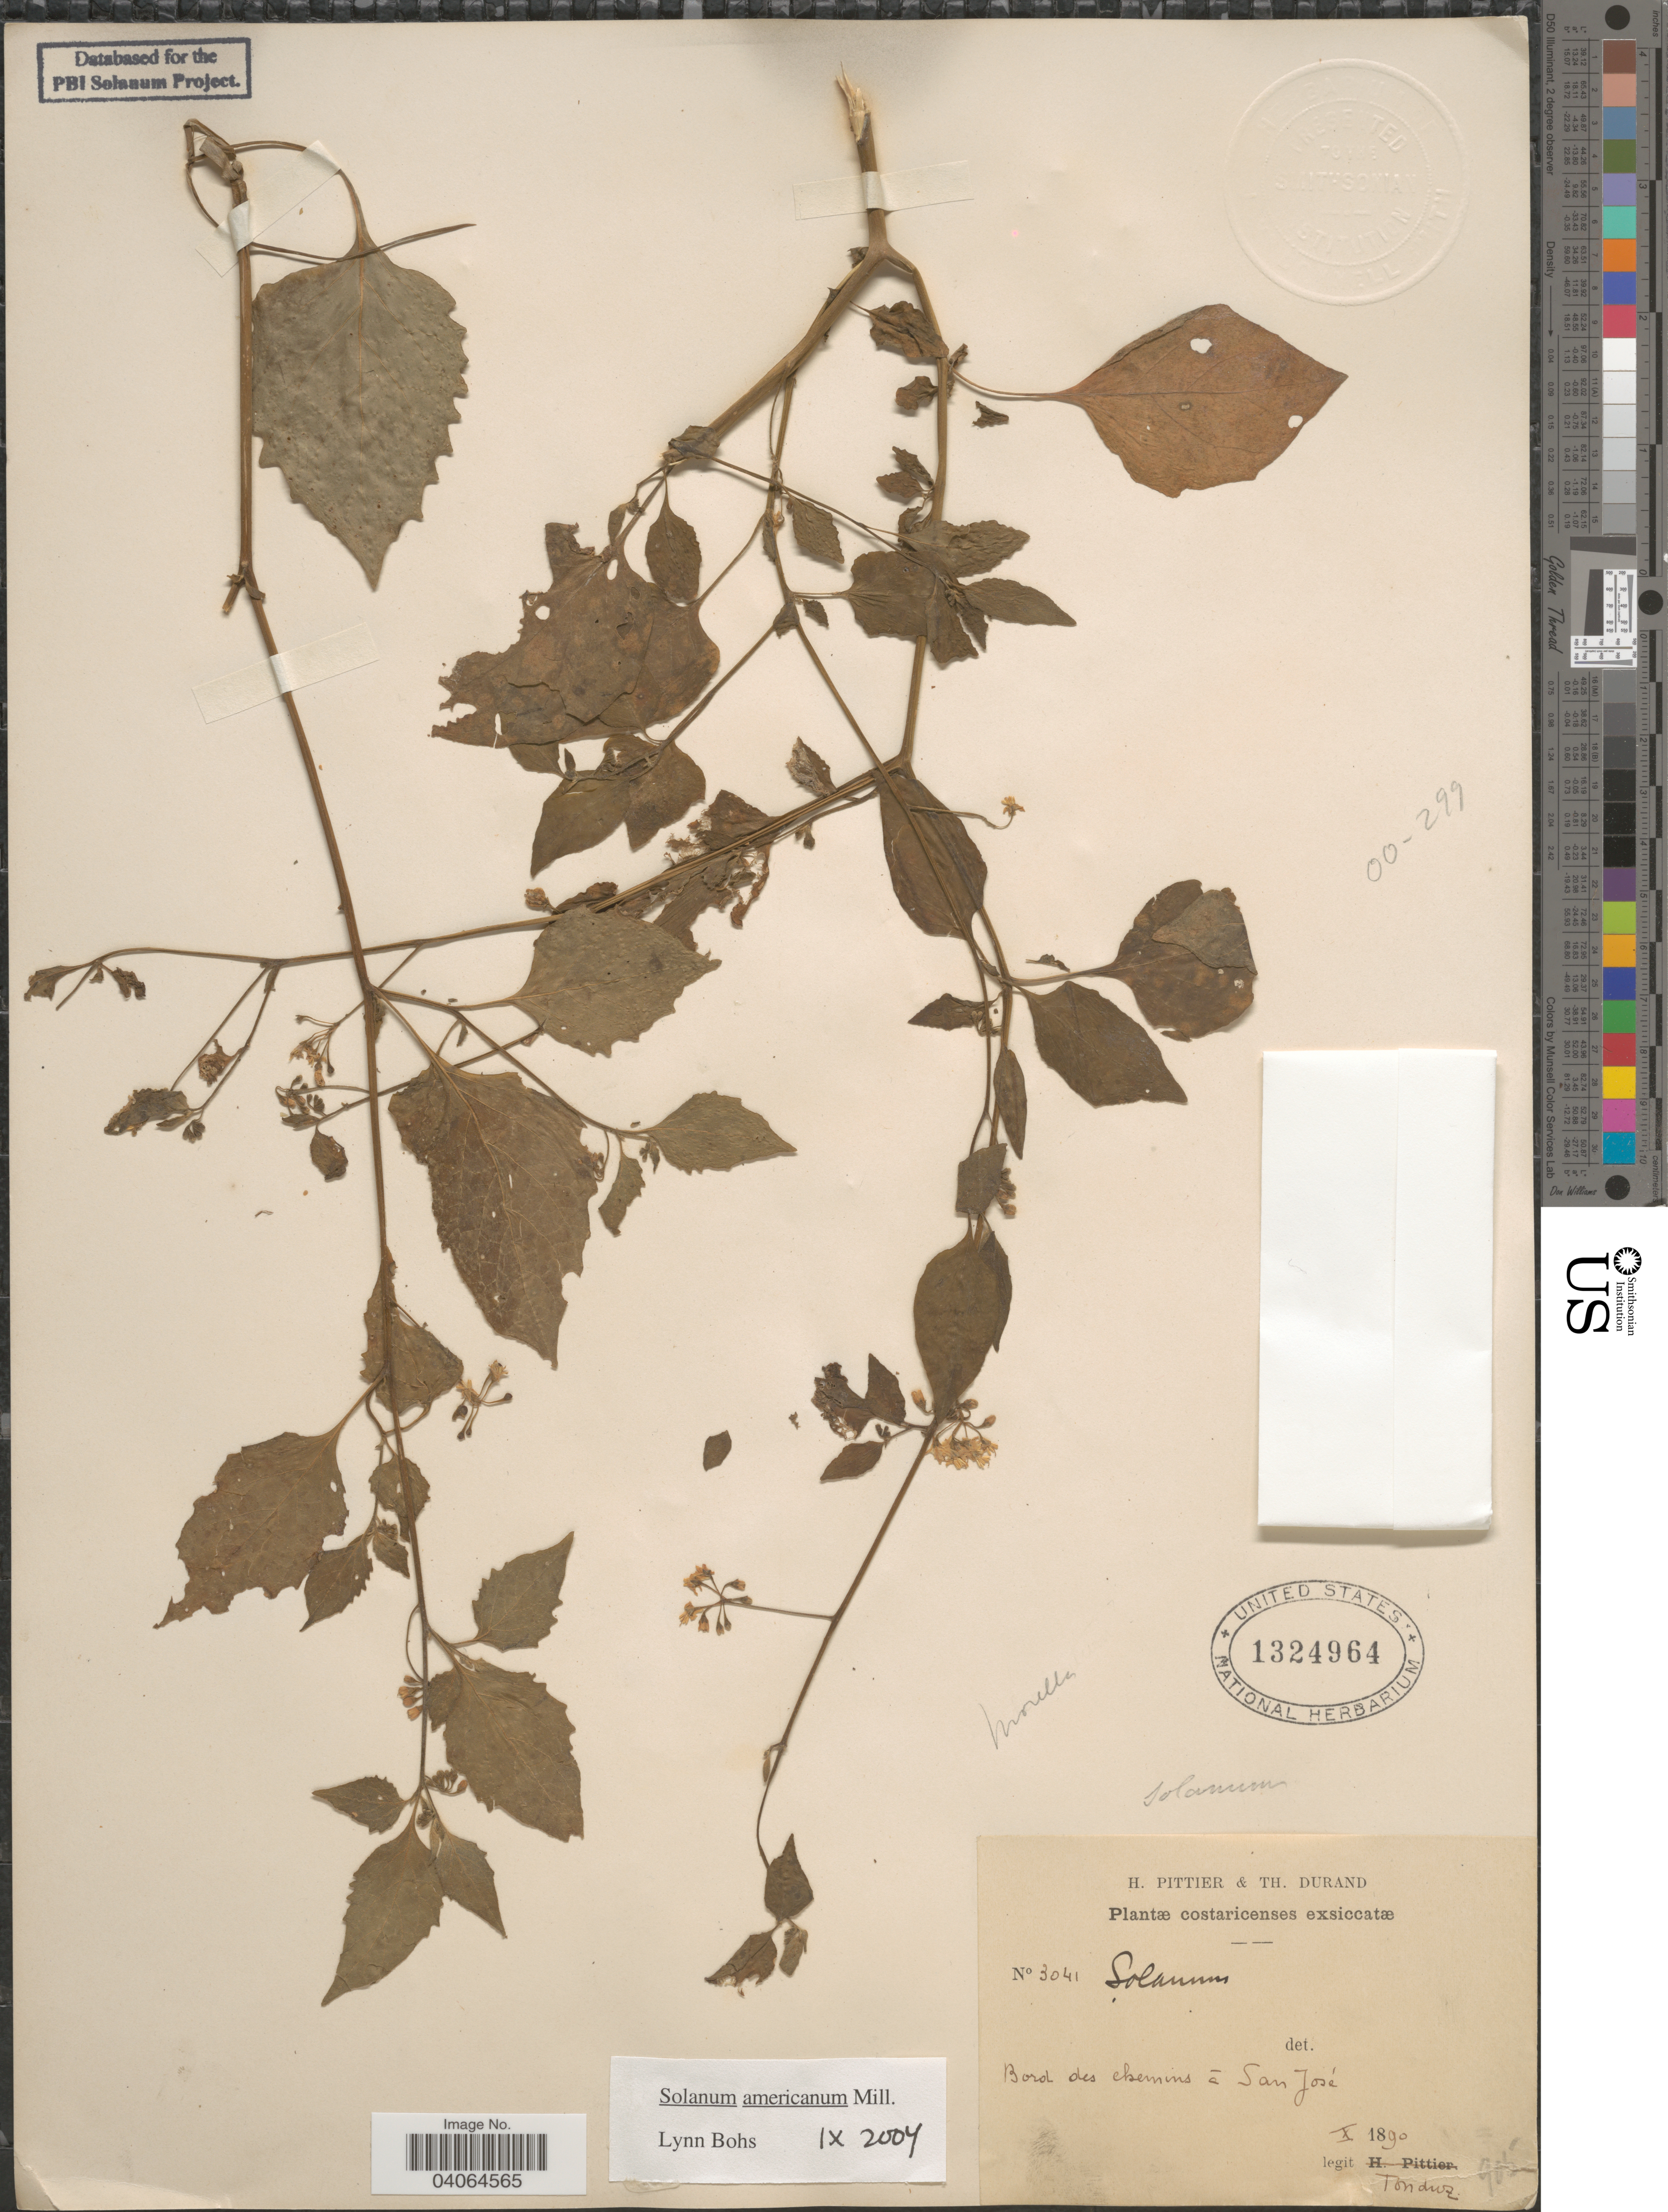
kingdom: Plantae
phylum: Tracheophyta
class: Magnoliopsida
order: Solanales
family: Solanaceae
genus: Solanum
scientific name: Solanum americanum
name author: Mill.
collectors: Tonduz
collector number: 3041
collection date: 1890-10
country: Costa Rica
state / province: San José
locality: Bord des chemins à San José.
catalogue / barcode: US 1324964